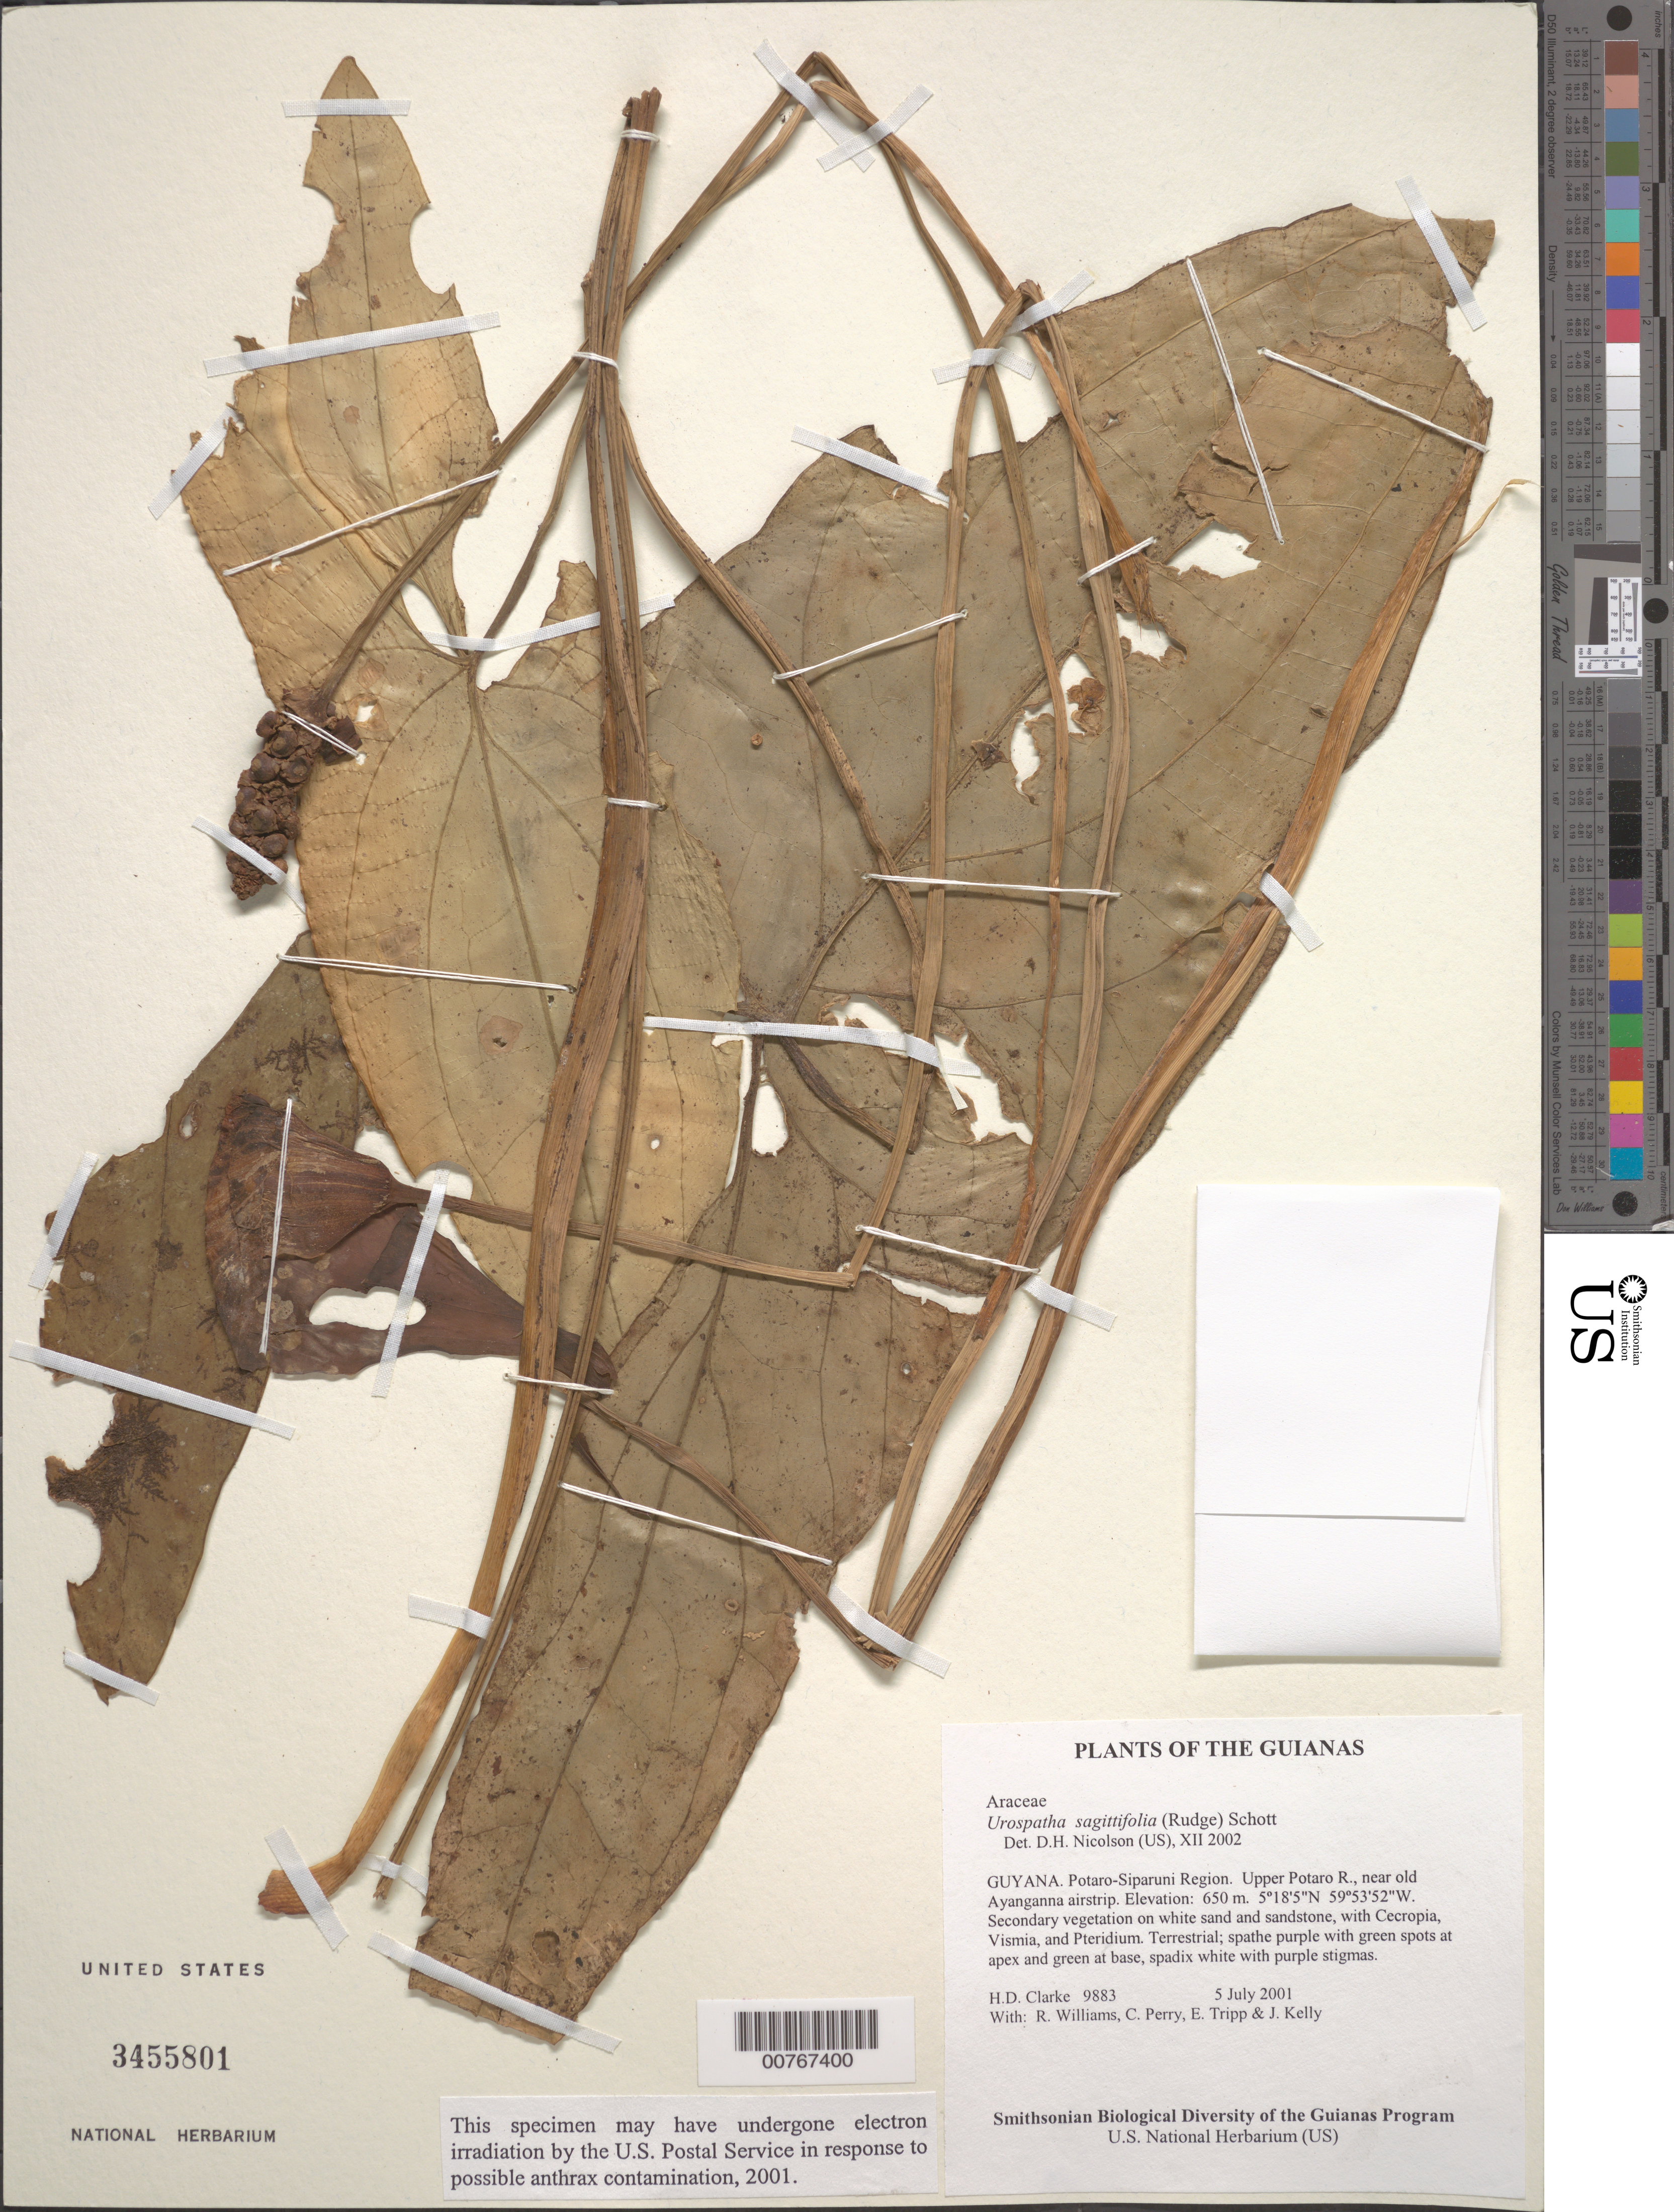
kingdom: Plantae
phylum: Tracheophyta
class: Liliopsida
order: Alismatales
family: Araceae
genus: Urospatha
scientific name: Urospatha sagittifolia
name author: (Rudge) Schott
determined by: Nicolson, Dan H.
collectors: H. D. Clarke, R. Williams, C. Perry, E. Tripp & J. Kelly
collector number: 9883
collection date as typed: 5 July 2001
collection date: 2001-07-05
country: Guyana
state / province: Potaro-Siparuni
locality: Upper Potaro R., near old Ayanganna airstrip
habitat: Secondary vegetation on white sand and sandstone, with Cecropia, Vismia, and Pteridium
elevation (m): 650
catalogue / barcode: US 3455801